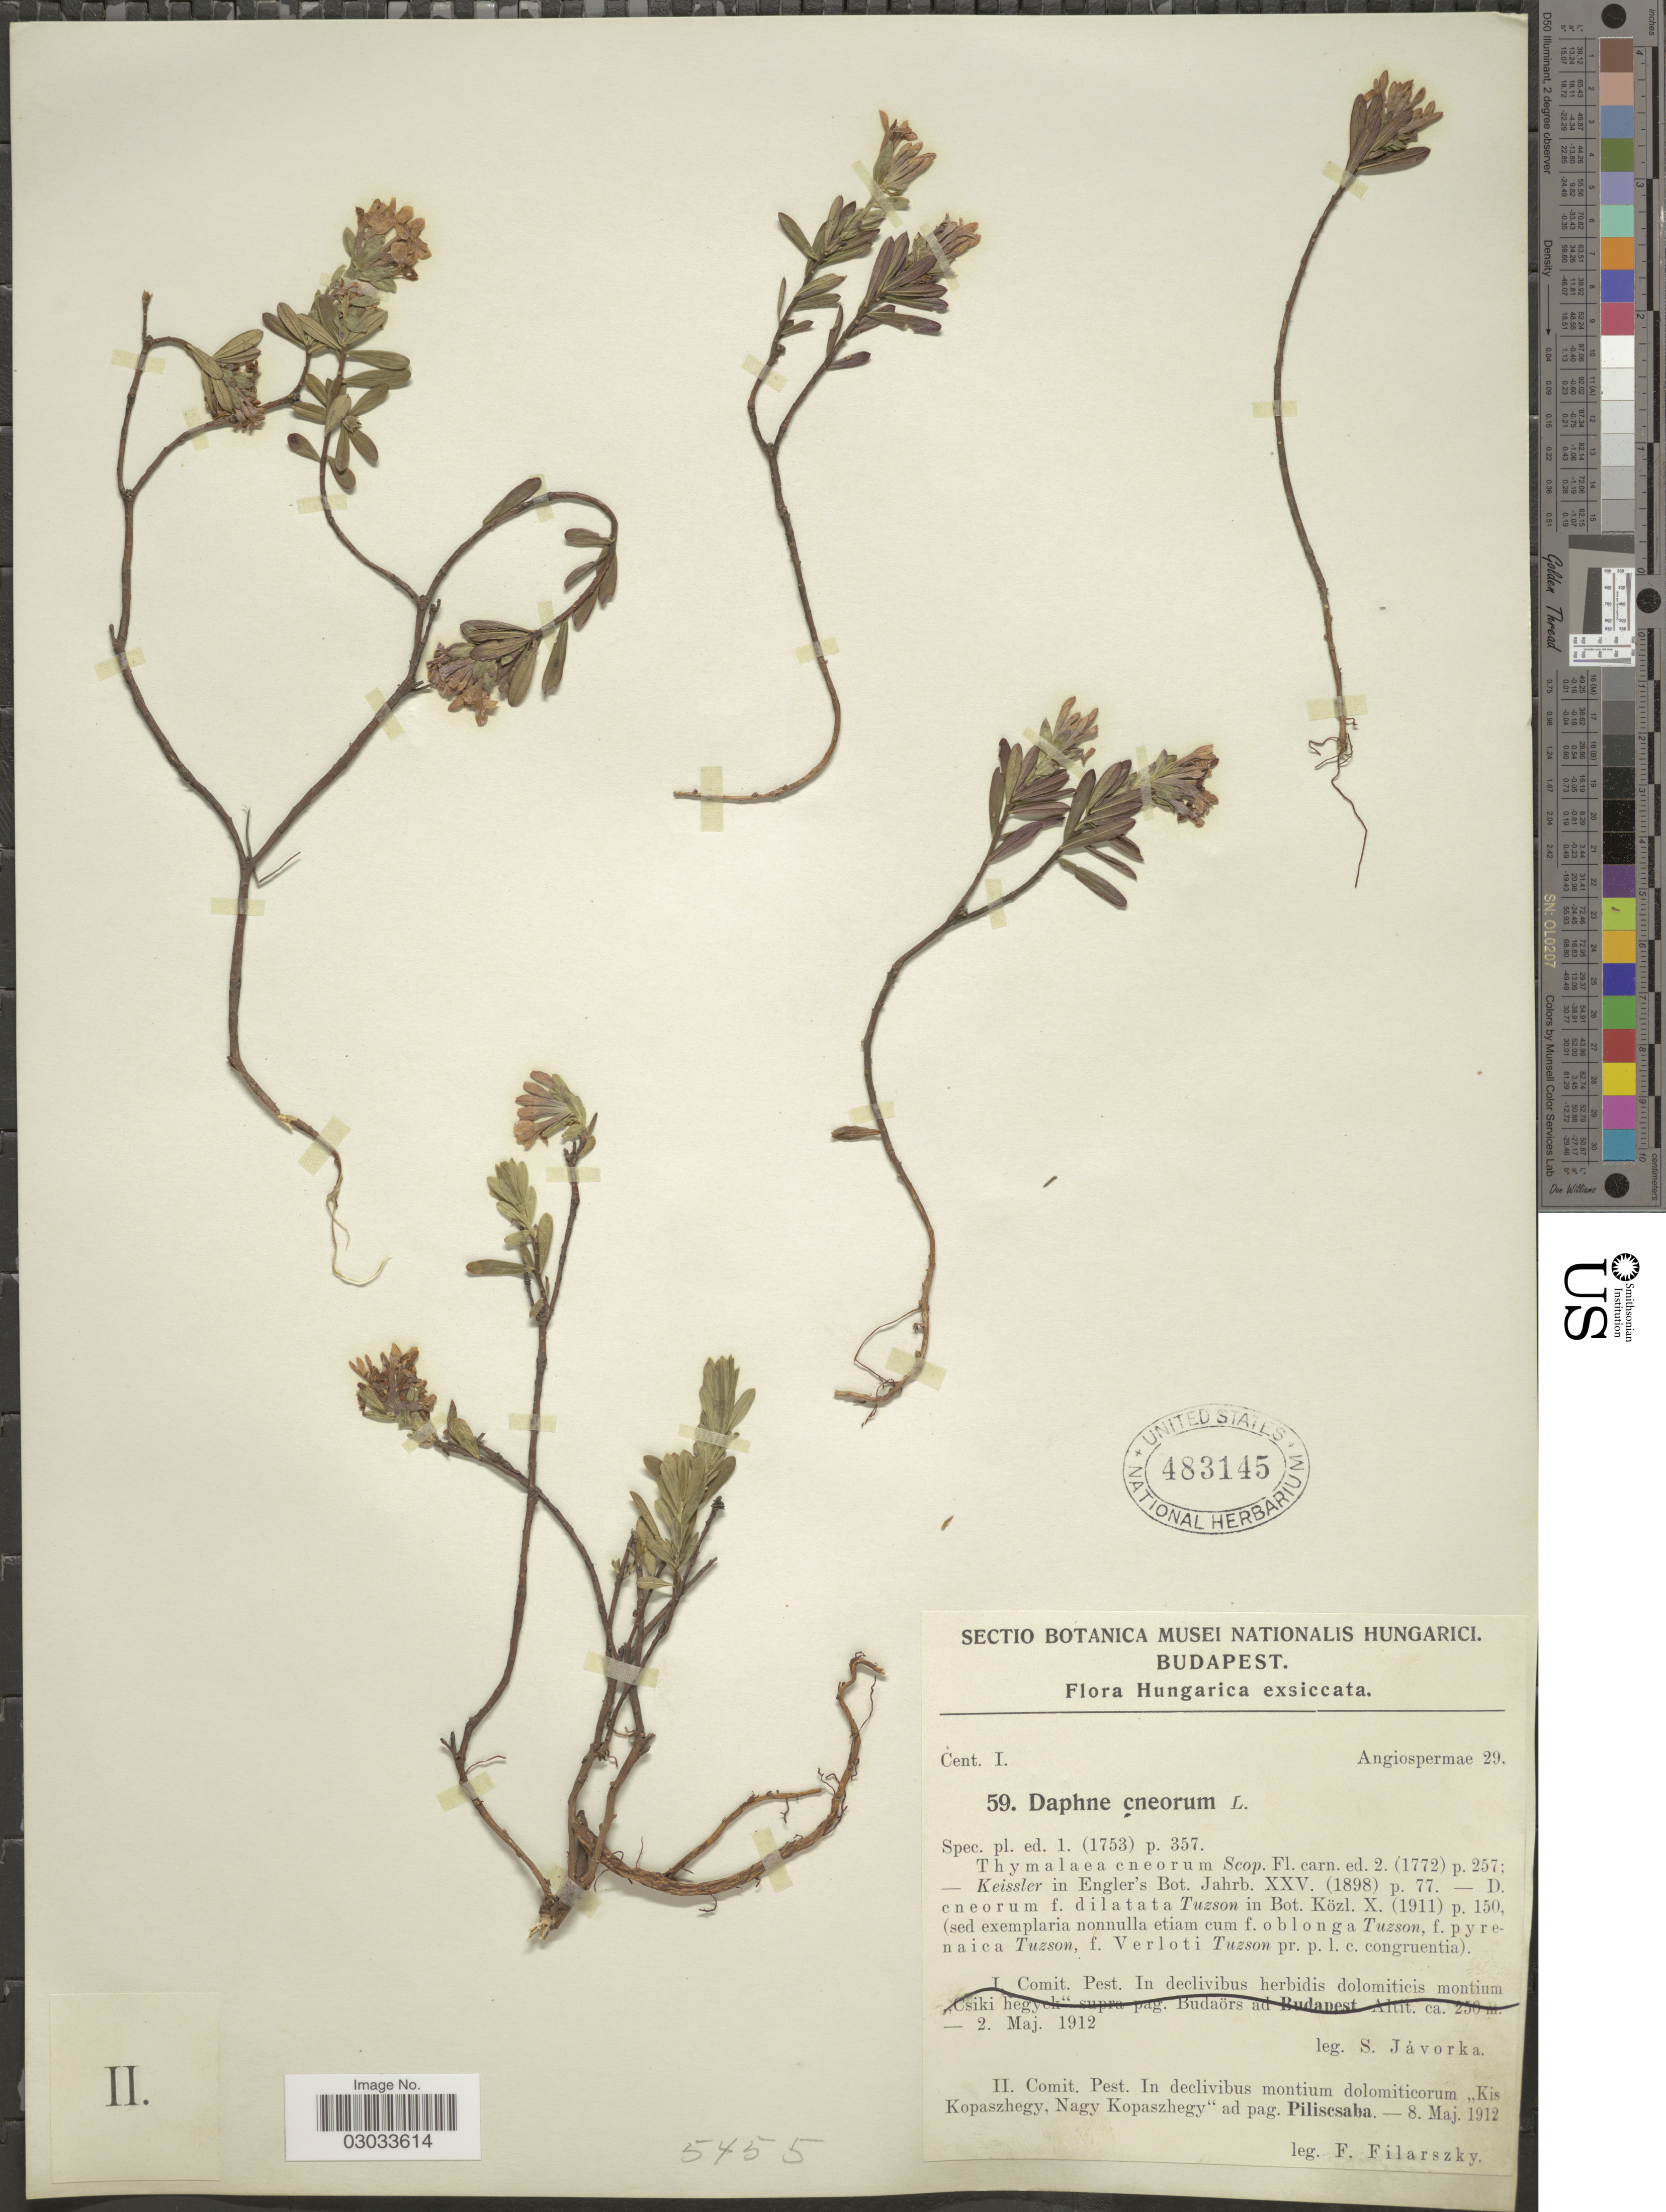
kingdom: Plantae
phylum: Tracheophyta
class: Magnoliopsida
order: Malvales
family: Thymelaeaceae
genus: Daphne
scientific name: Daphne cneorum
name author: L.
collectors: F. Filarszky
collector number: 59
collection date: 1912-05-08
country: Hungary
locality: Comit. Pest. In declivibus montium dolomiticorum "Kis Kopaszhegy, Nagy Kopaszhegy" ad pag. Piliscsaba.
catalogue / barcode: US 483145